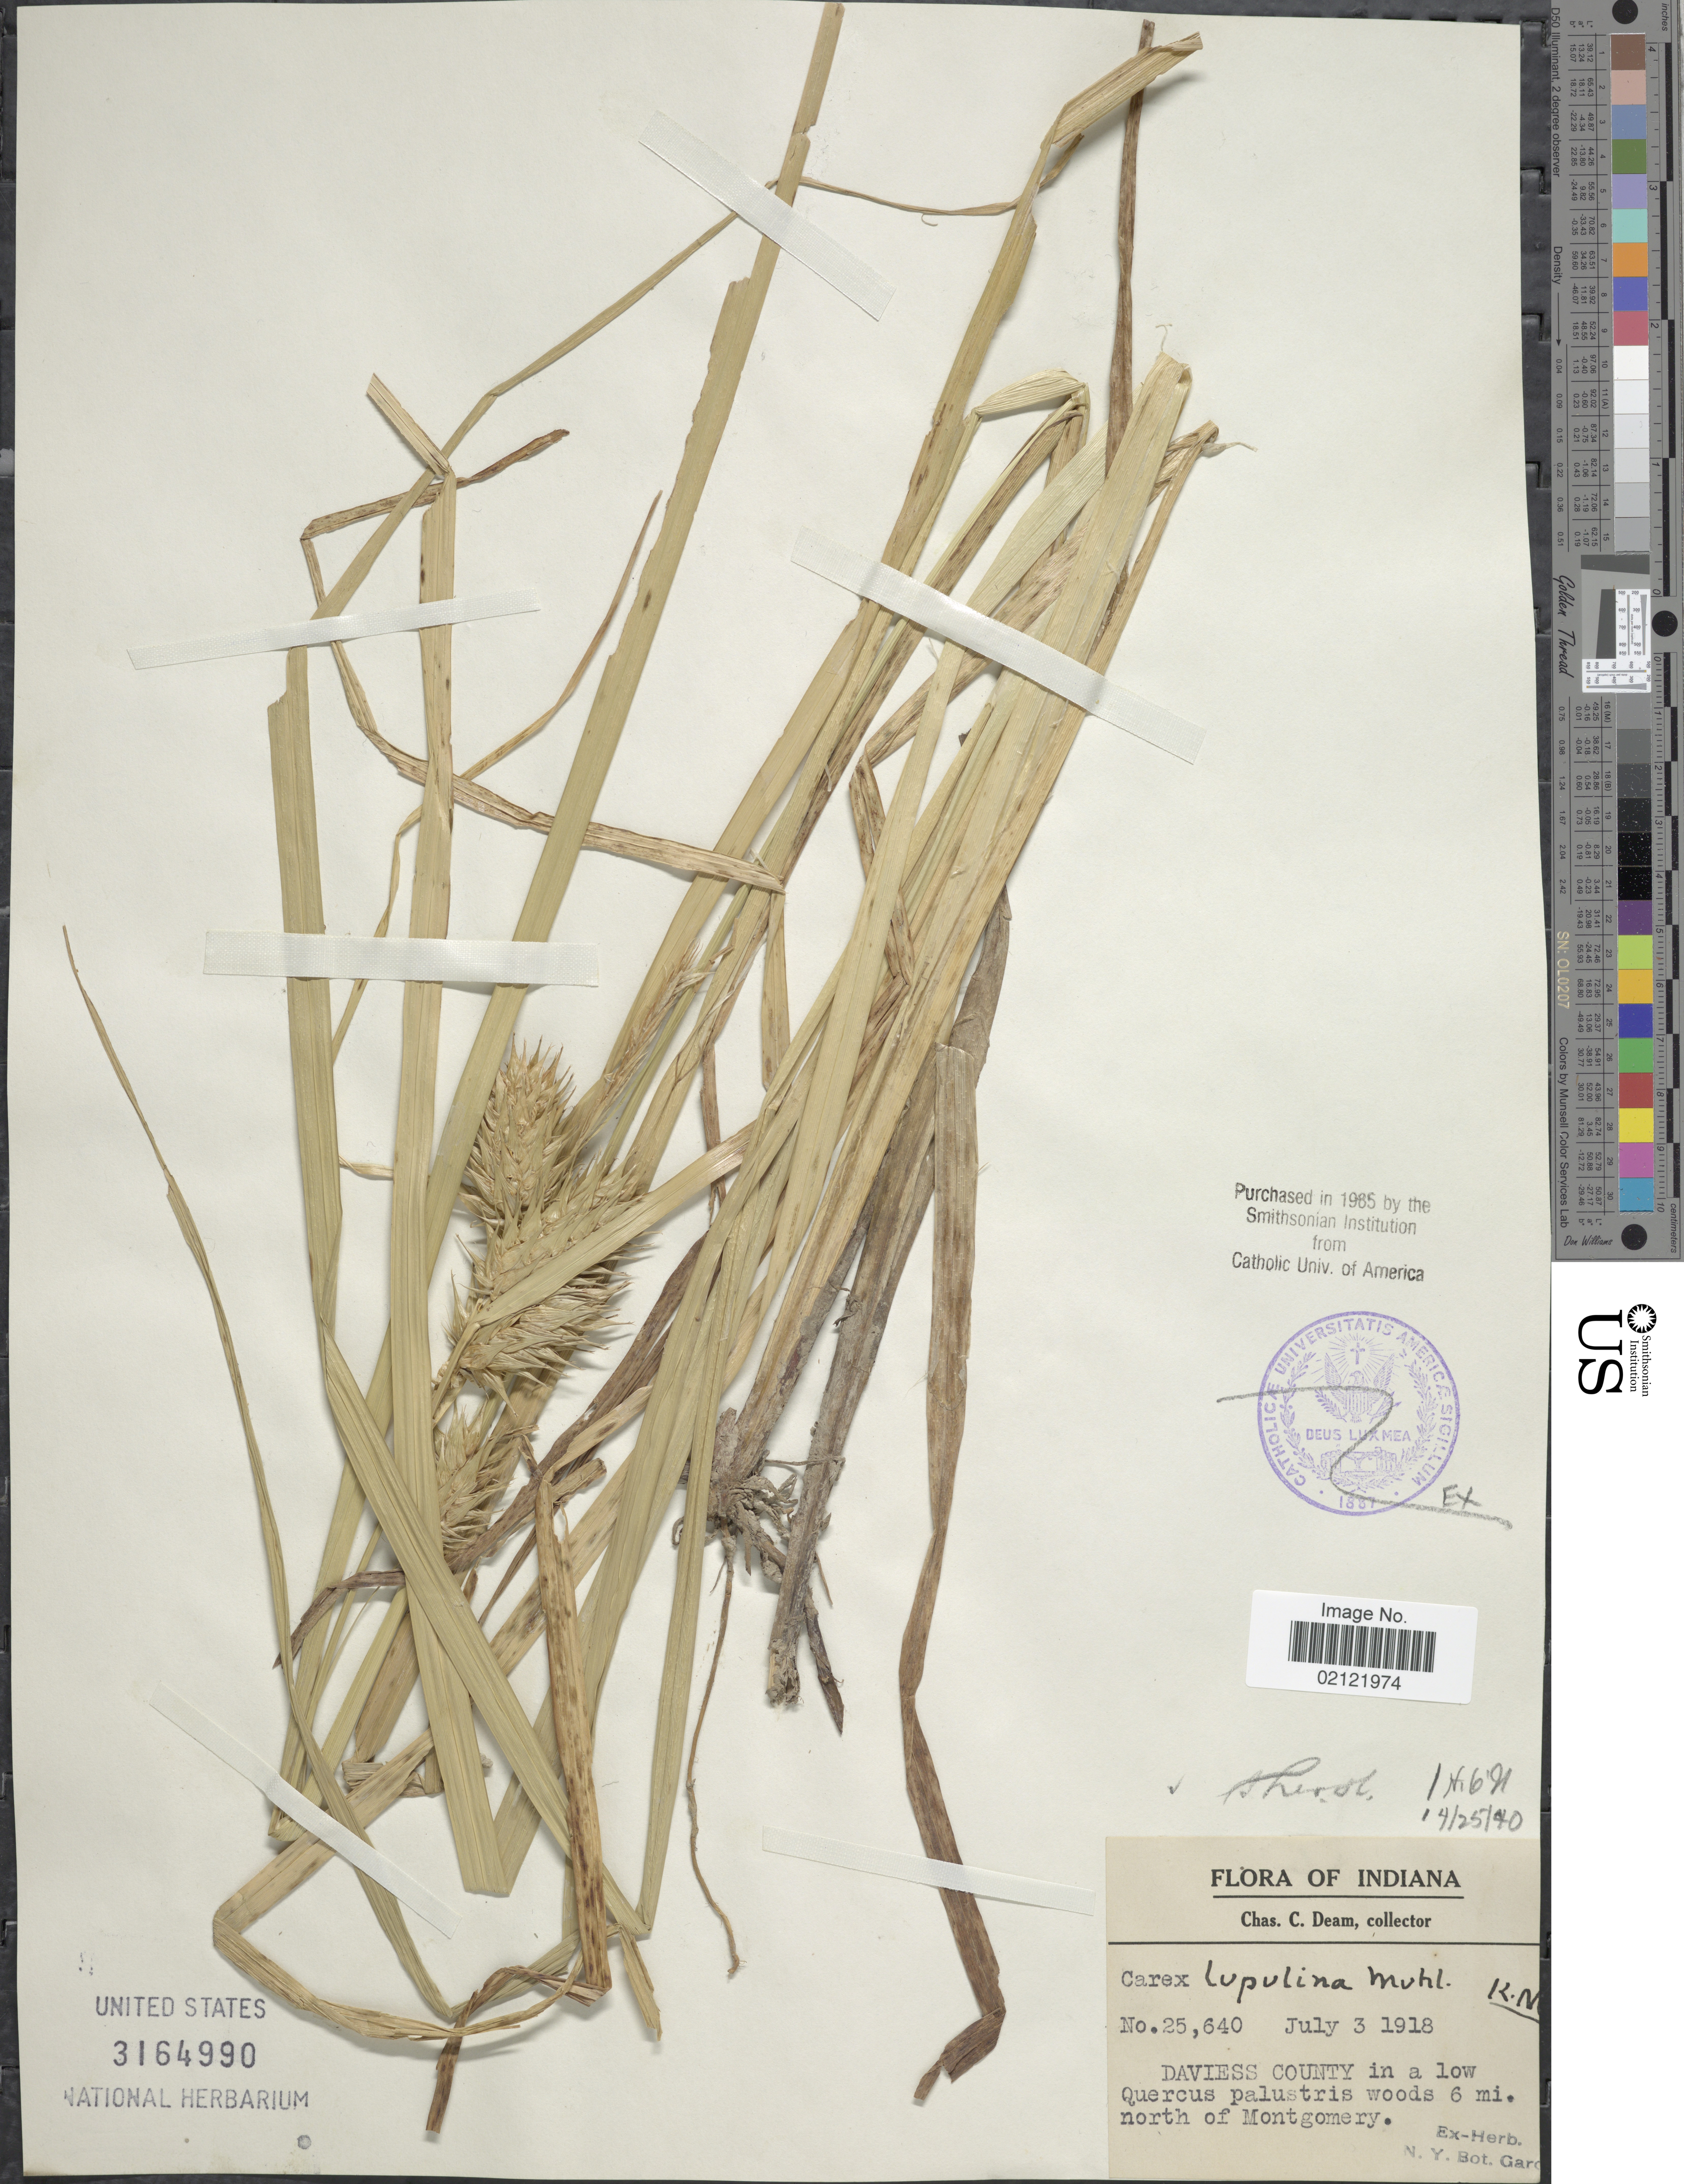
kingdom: Plantae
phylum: Tracheophyta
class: Liliopsida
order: Poales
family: Cyperaceae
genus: Carex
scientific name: Carex lupulina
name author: Muhl. ex Willd.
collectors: C. C. Deam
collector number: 25640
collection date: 1918-07-03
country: United States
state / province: Indiana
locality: Daviess County in a low Quercus palustris woods 6 mi. north of Montgomery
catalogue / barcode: US 3164990